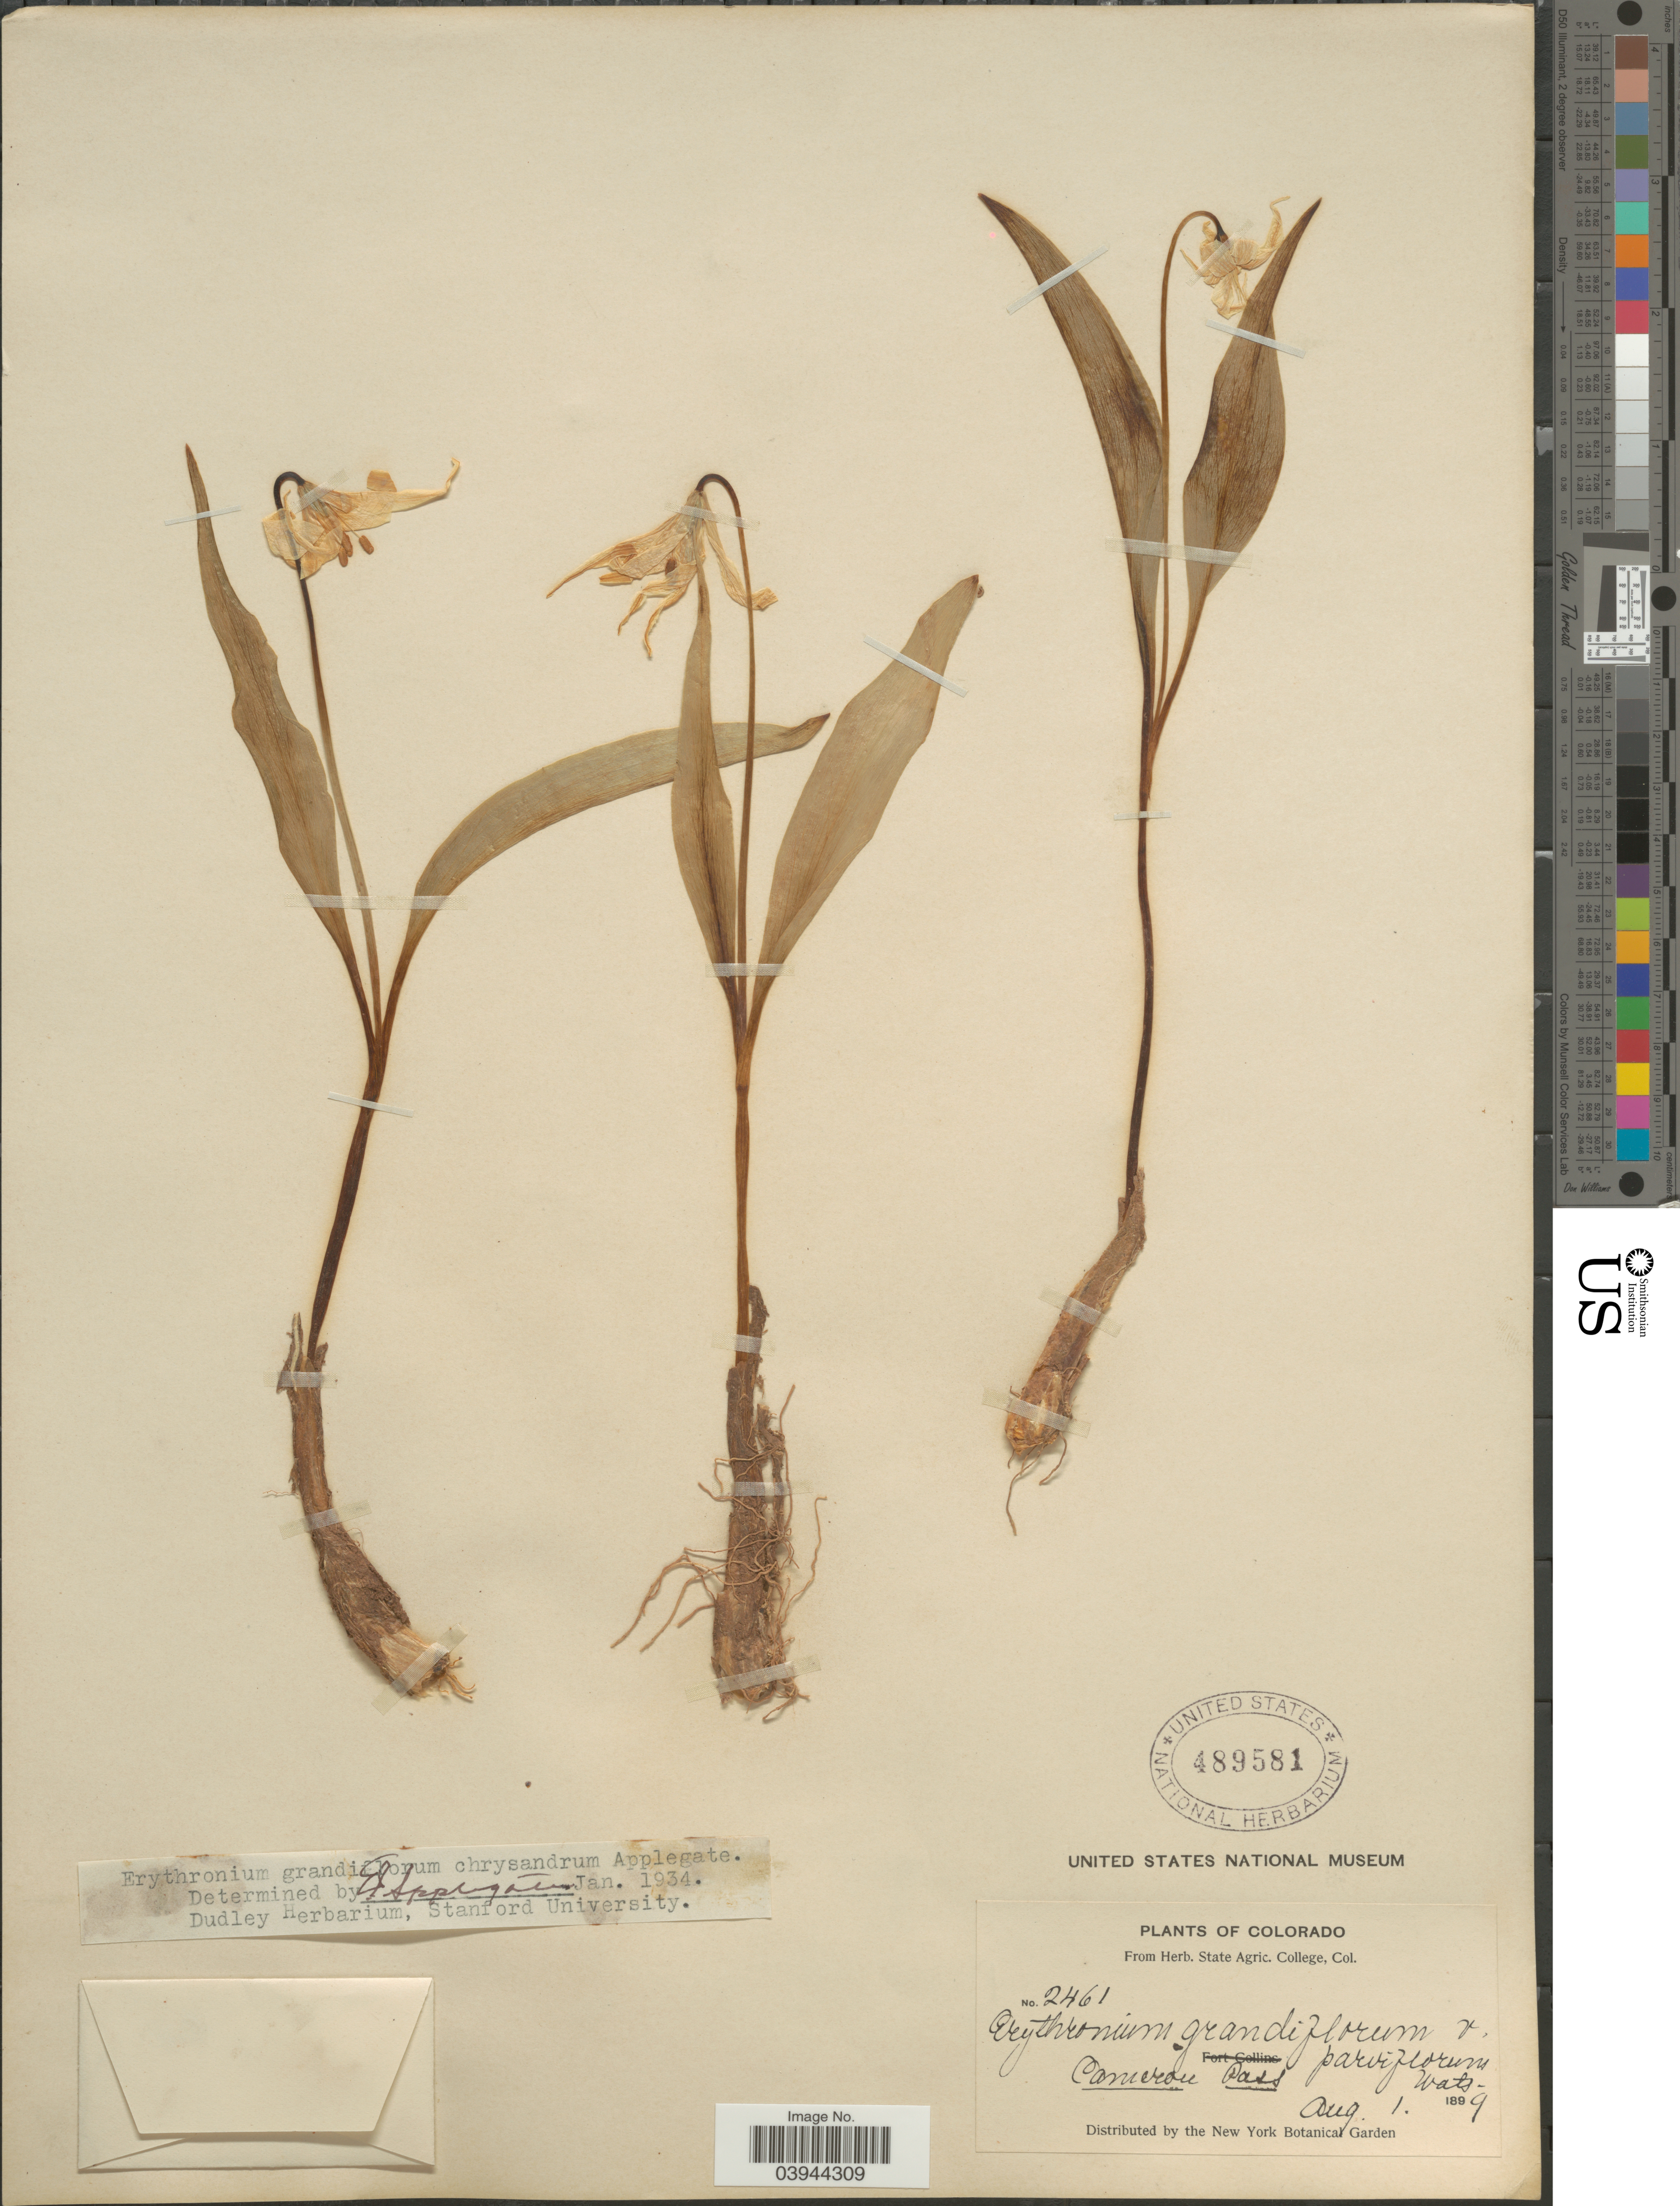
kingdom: Plantae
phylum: Tracheophyta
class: Liliopsida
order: Liliales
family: Liliaceae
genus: Erythronium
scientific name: Erythronium grandiflorum subsp. chrysandrum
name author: (Applegate) Abrams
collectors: ex herb. State Agric. College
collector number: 2461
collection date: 1899-08-01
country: United States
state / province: Colorado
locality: Cameron Pass.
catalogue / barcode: US 489581